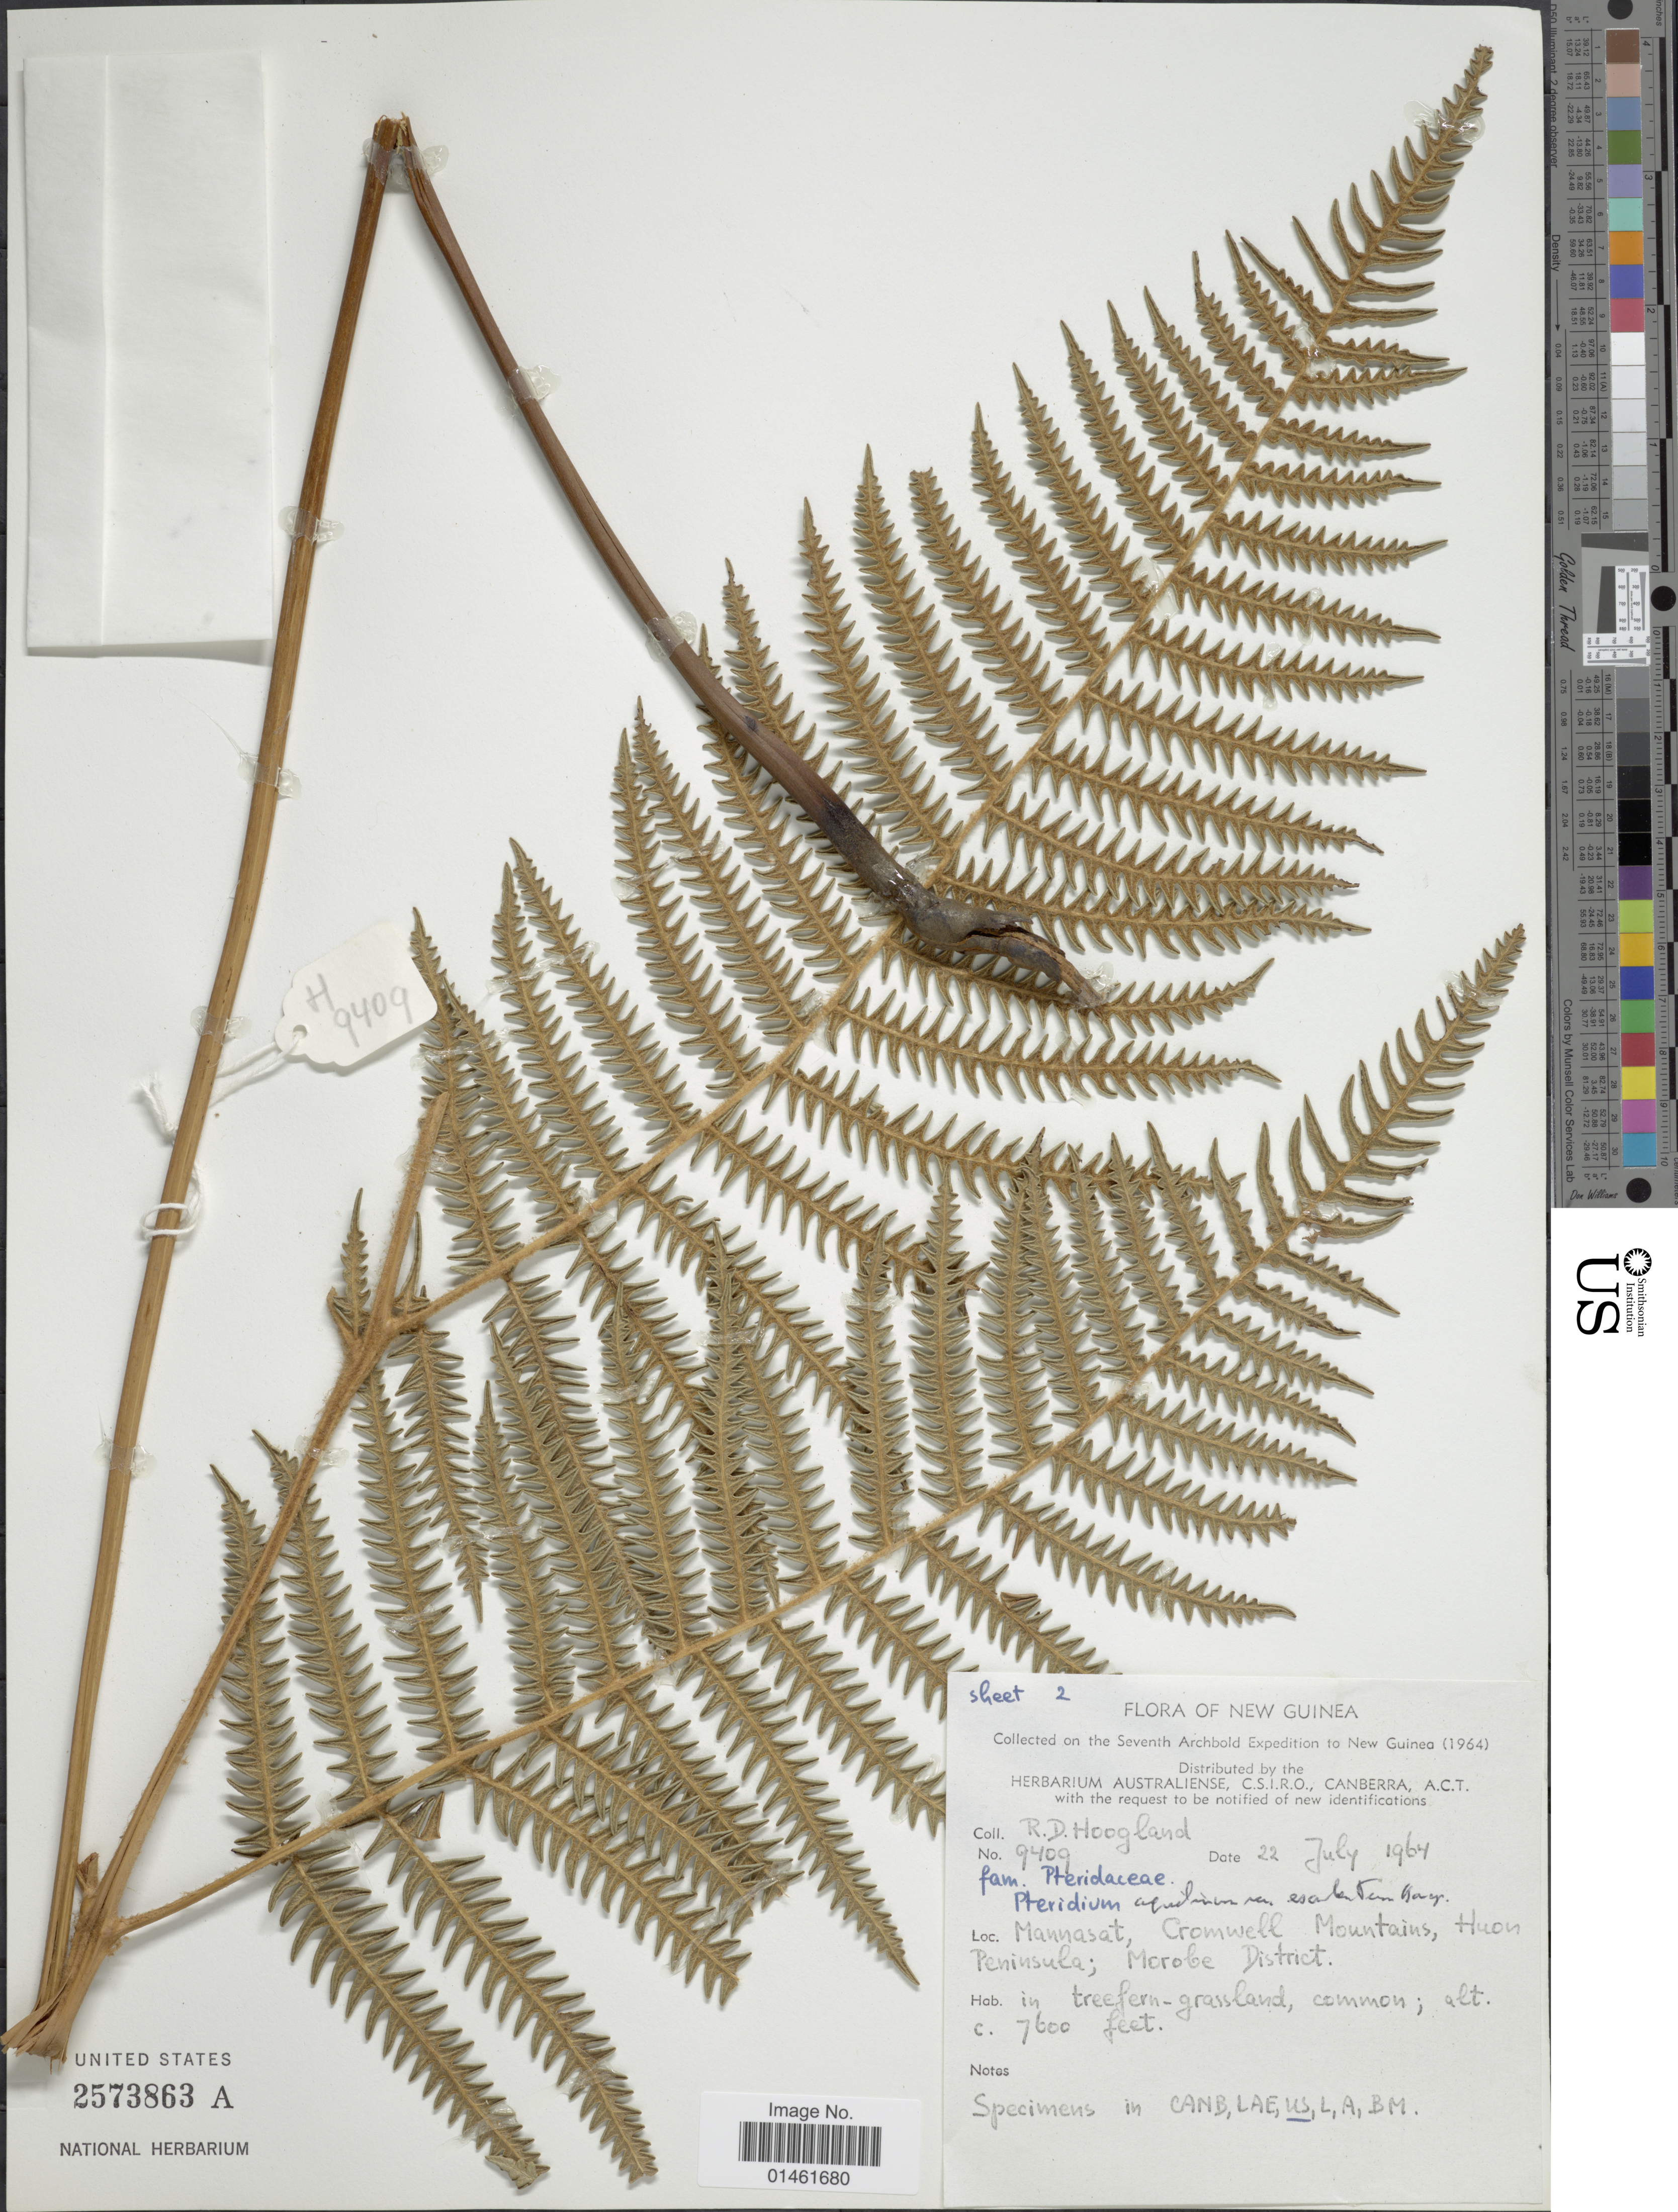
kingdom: Plantae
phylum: Tracheophyta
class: Polypodiopsida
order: Polypodiales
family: Dennstaedtiaceae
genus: Pteridium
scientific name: Pteridium esculentum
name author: (G. Forst.) Cockayne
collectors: R. D. Hoogland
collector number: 9409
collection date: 1964-07-22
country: Papua New Guinea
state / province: Morobe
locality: New Guinea, Mannasat Cromwell Mountains, Huon Peninsula; Morobe District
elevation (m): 2316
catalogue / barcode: US 2573863A